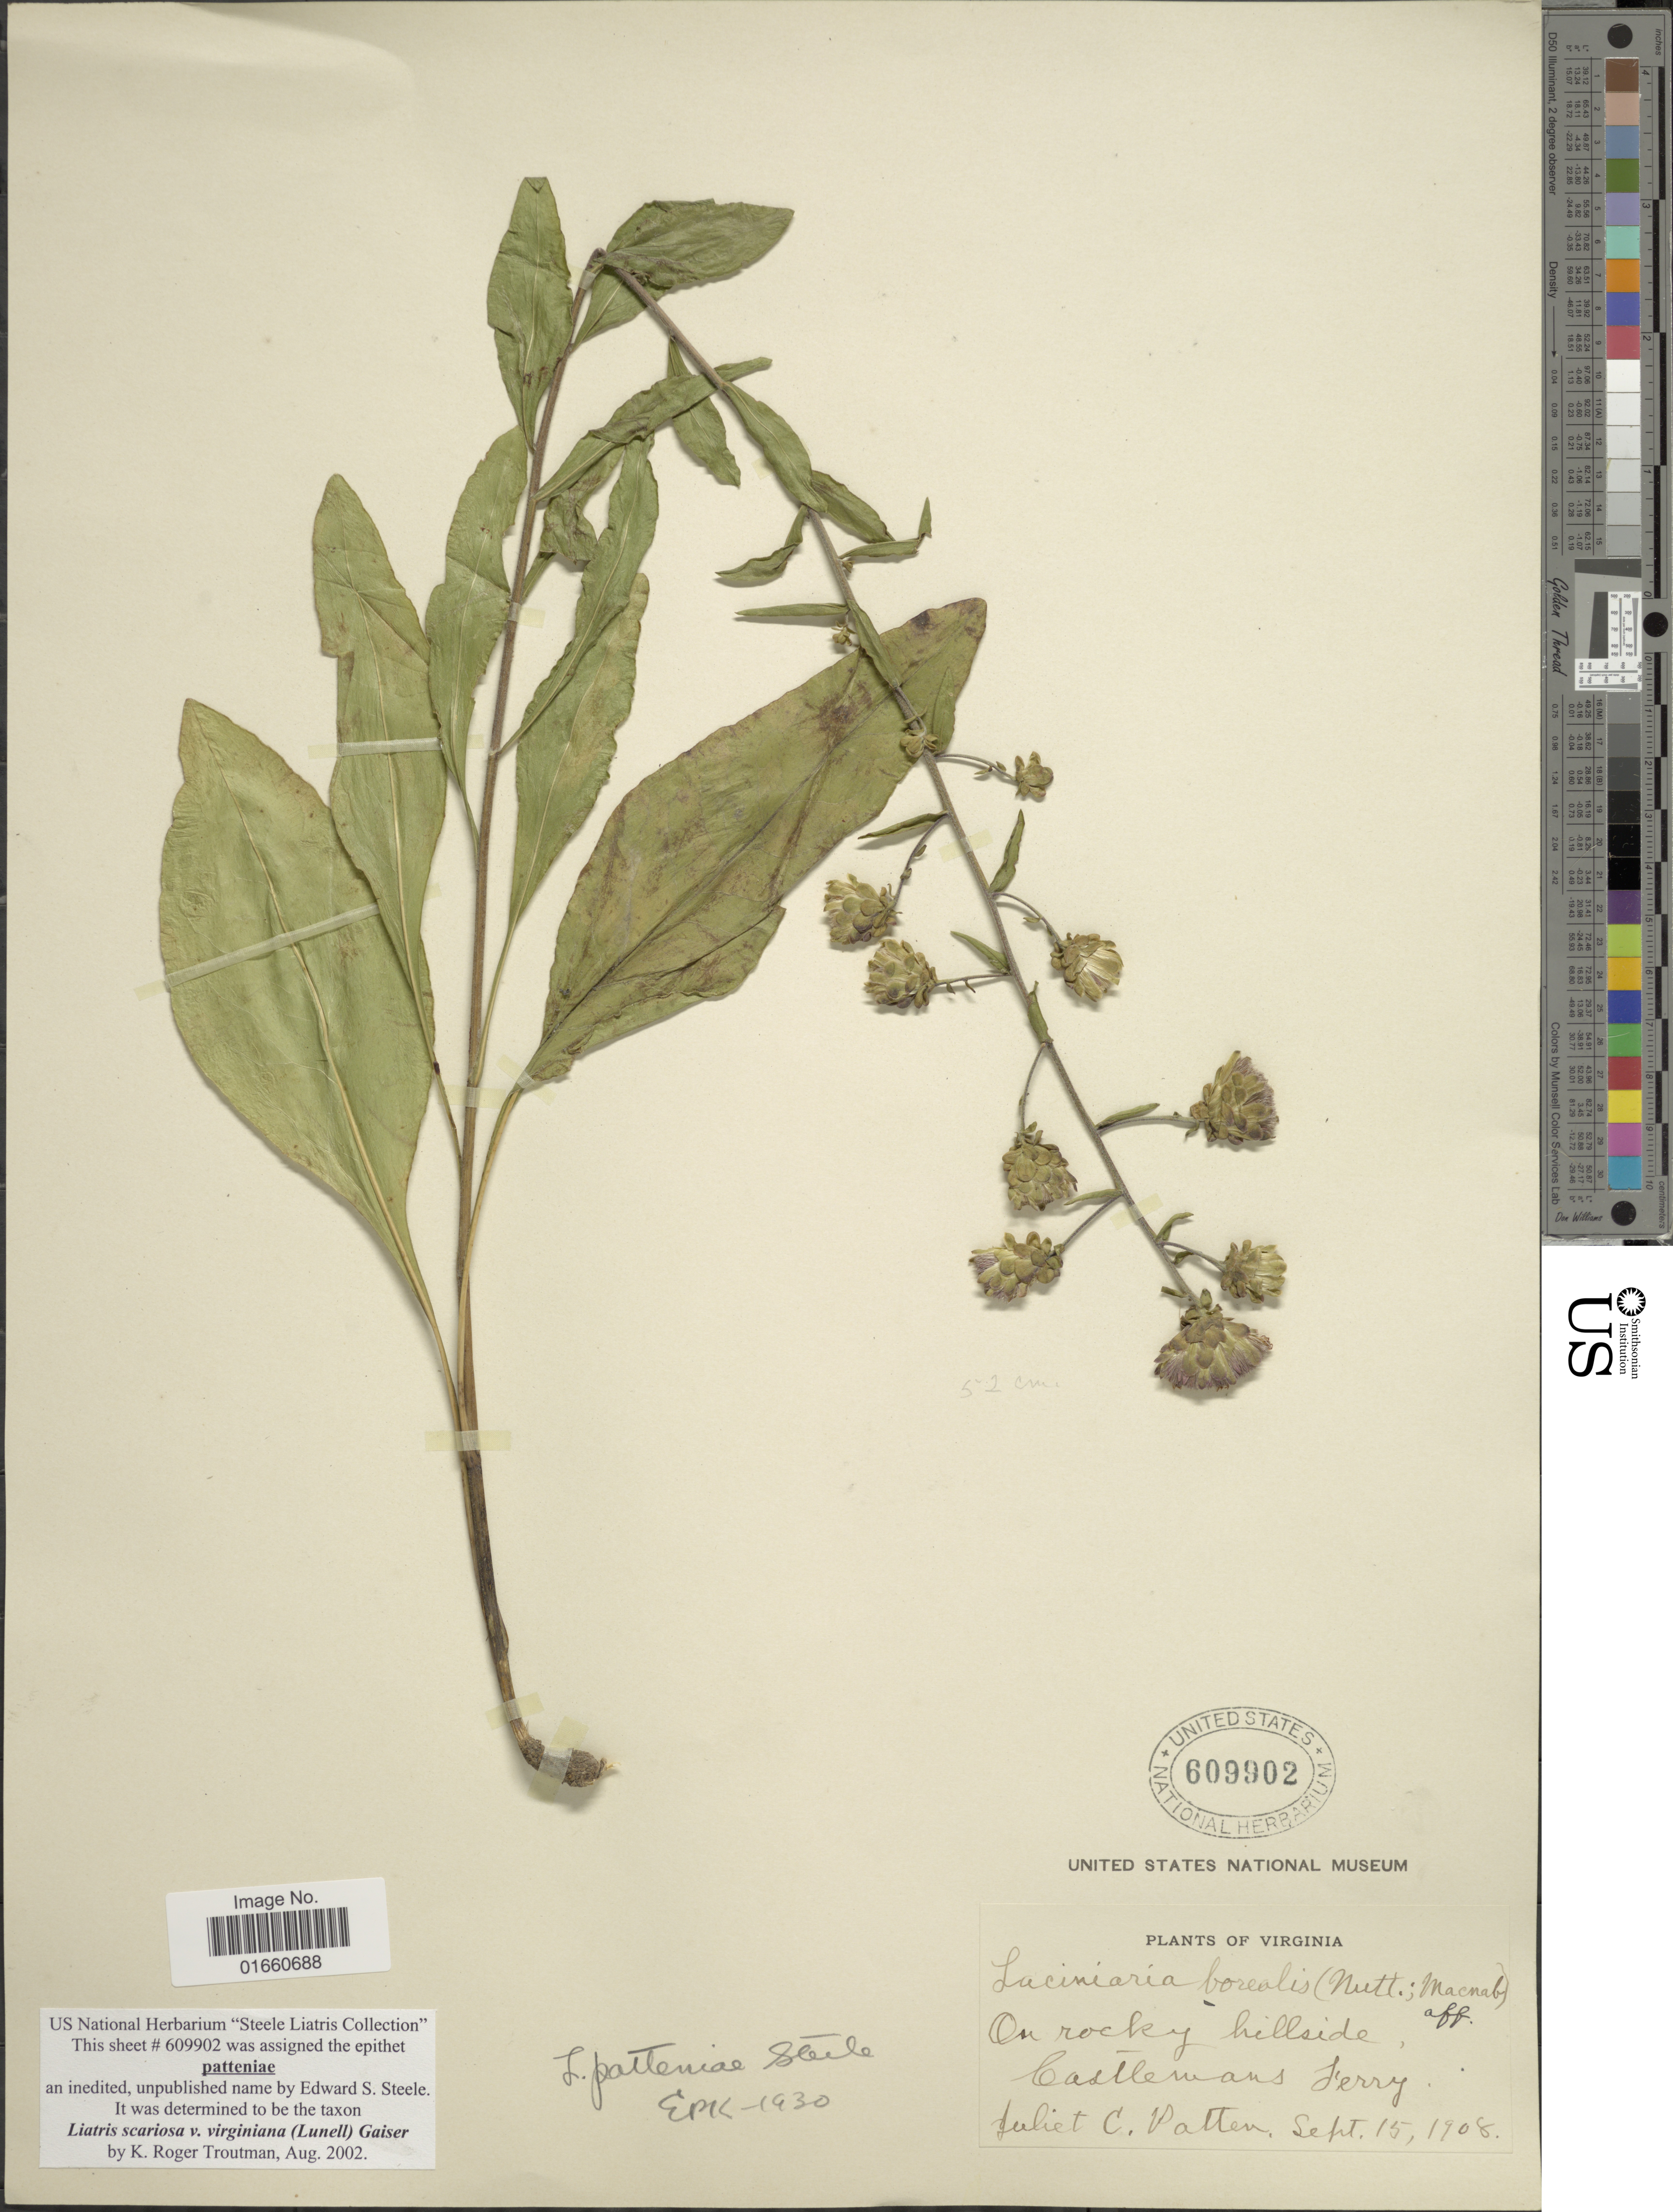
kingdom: Plantae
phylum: Tracheophyta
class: Magnoliopsida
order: Asterales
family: Asteraceae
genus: Liatris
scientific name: Liatris scariosa var. virginiana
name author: (Lunell) Gaiser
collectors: J. Patten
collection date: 1908-09-15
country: United States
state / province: Virginia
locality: On rocky hillside, Castlemans Ferry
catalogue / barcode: US 609902